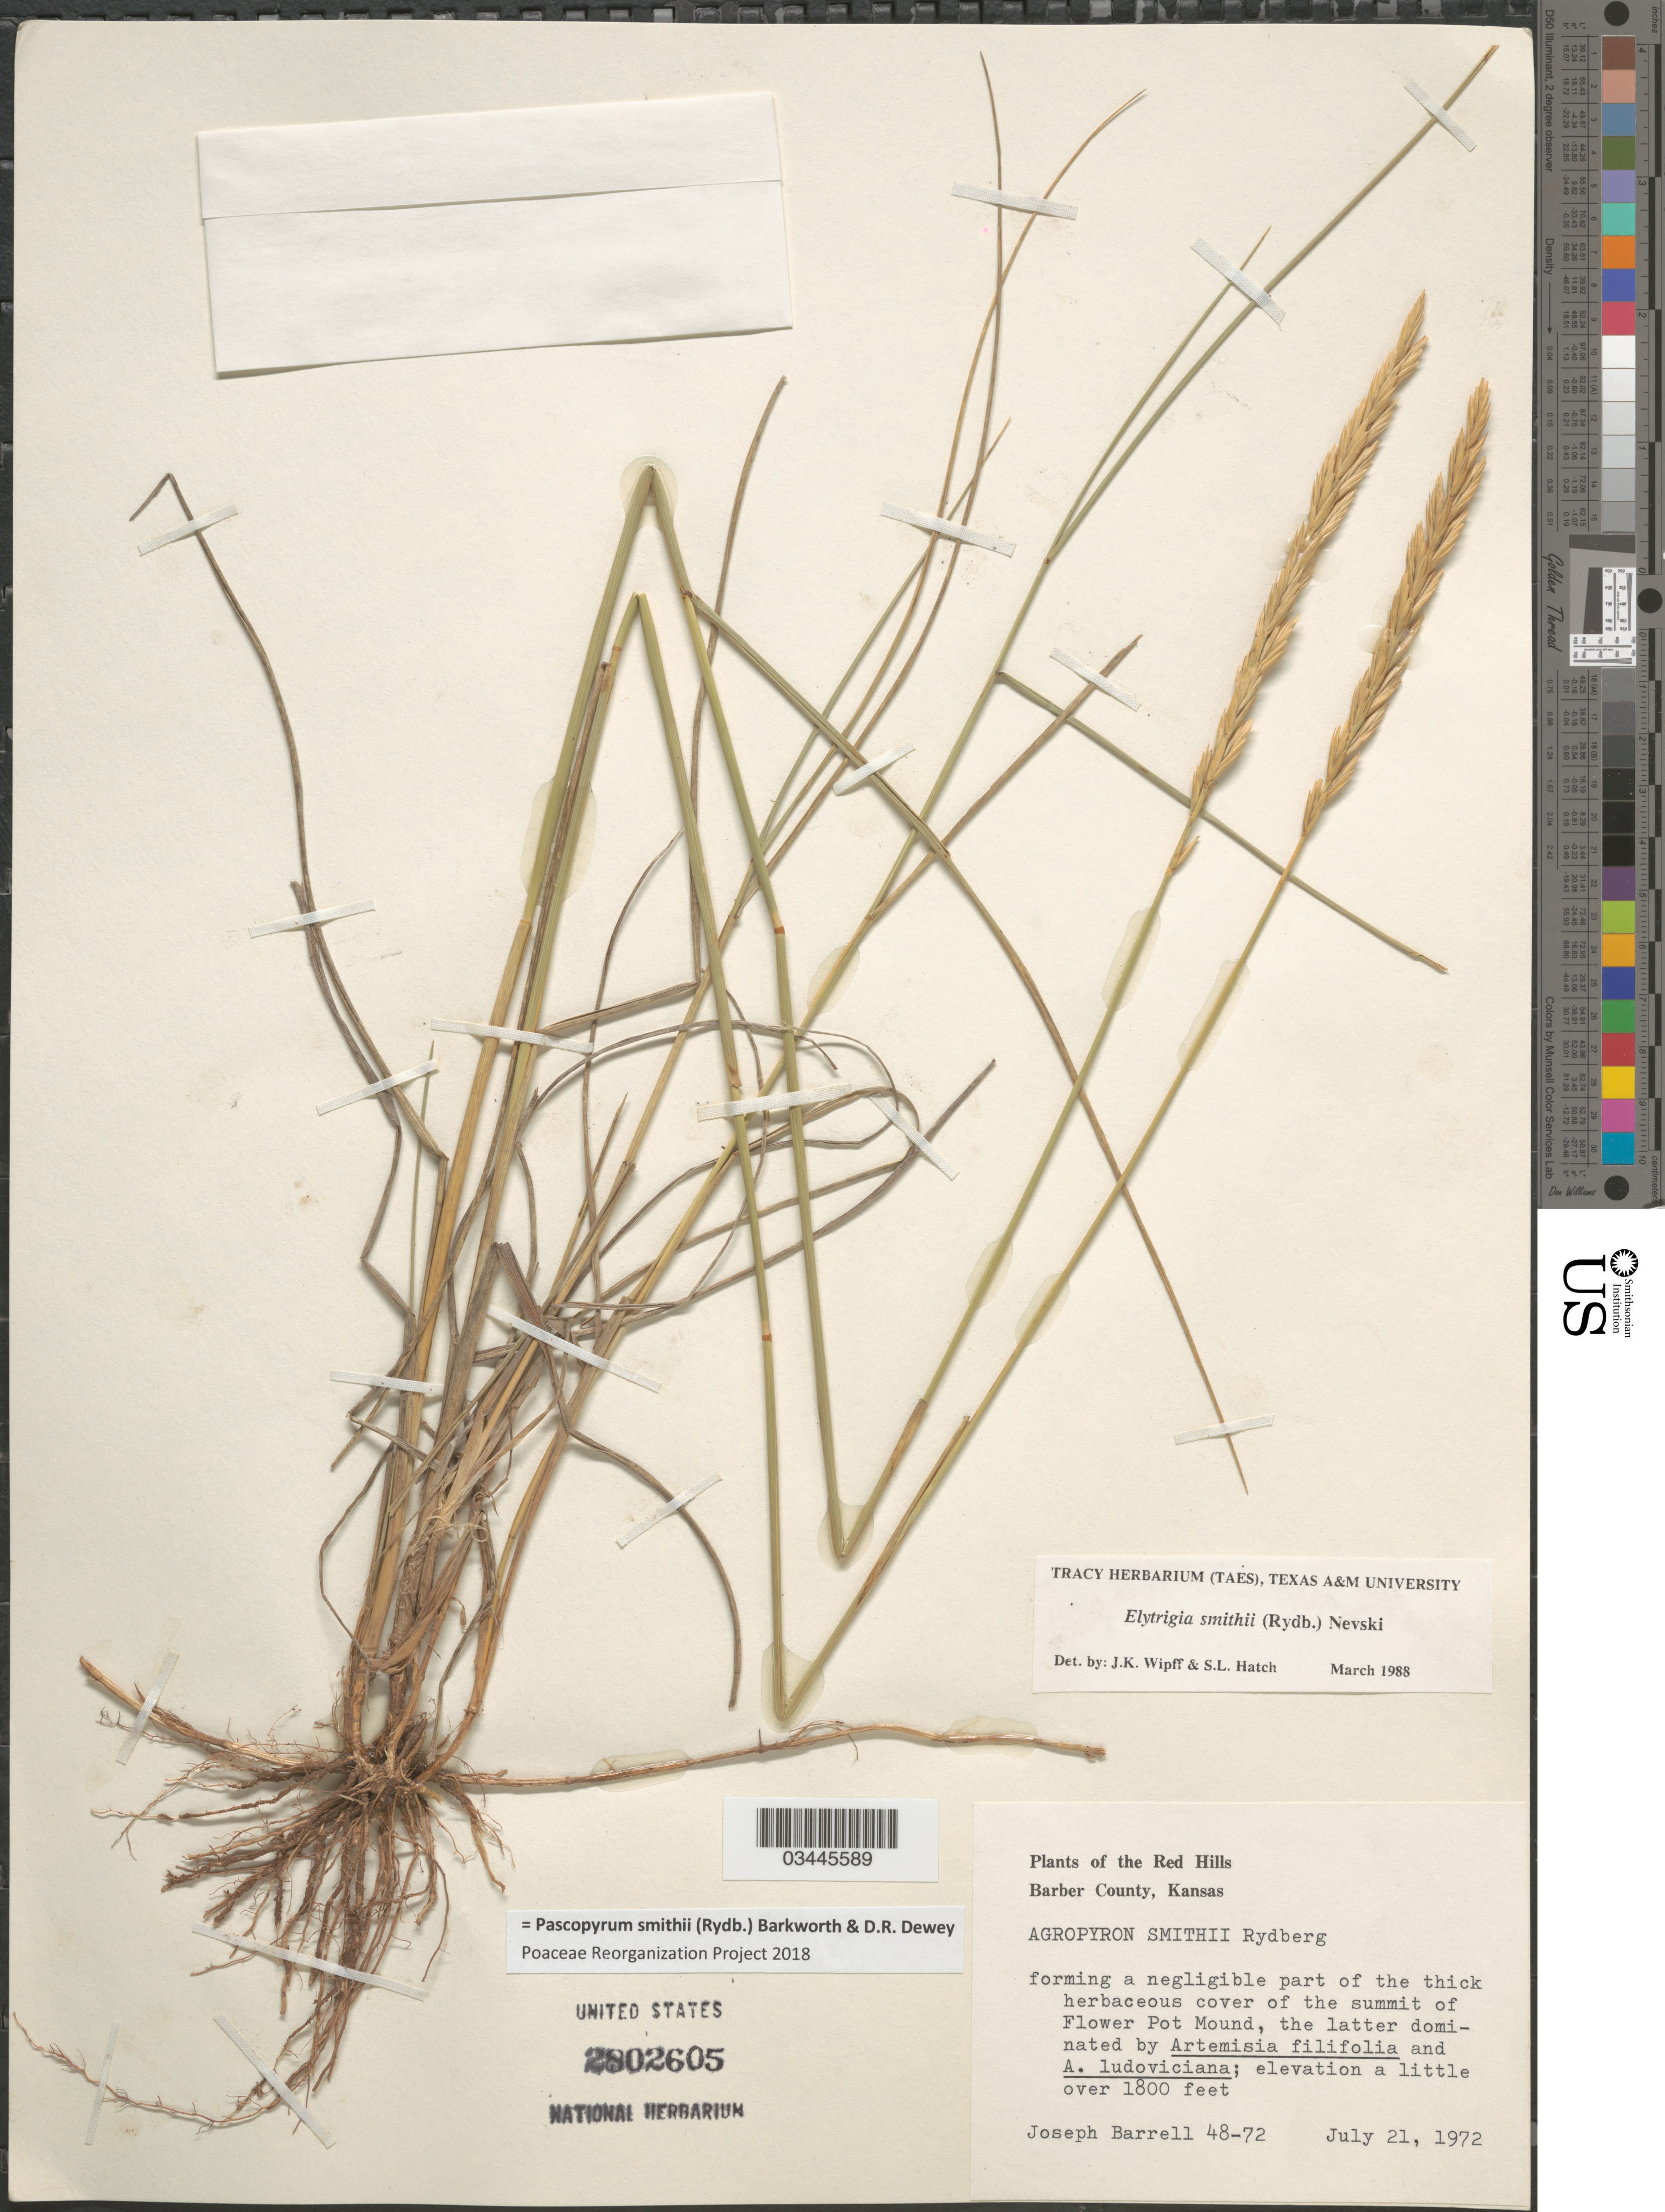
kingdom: Plantae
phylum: Tracheophyta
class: Liliopsida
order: Poales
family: Poaceae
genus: Pascopyrum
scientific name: Pascopyrum smithii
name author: (Rydb.) Barkworth & Dewey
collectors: J. Barrell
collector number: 48-72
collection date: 1972-06-21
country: United States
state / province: Kansas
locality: Red Hills. Barber County. Forming a negligible part of the thick herbaceous cover of the summit of Flower Pot Mound.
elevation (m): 549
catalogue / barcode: US 2802605